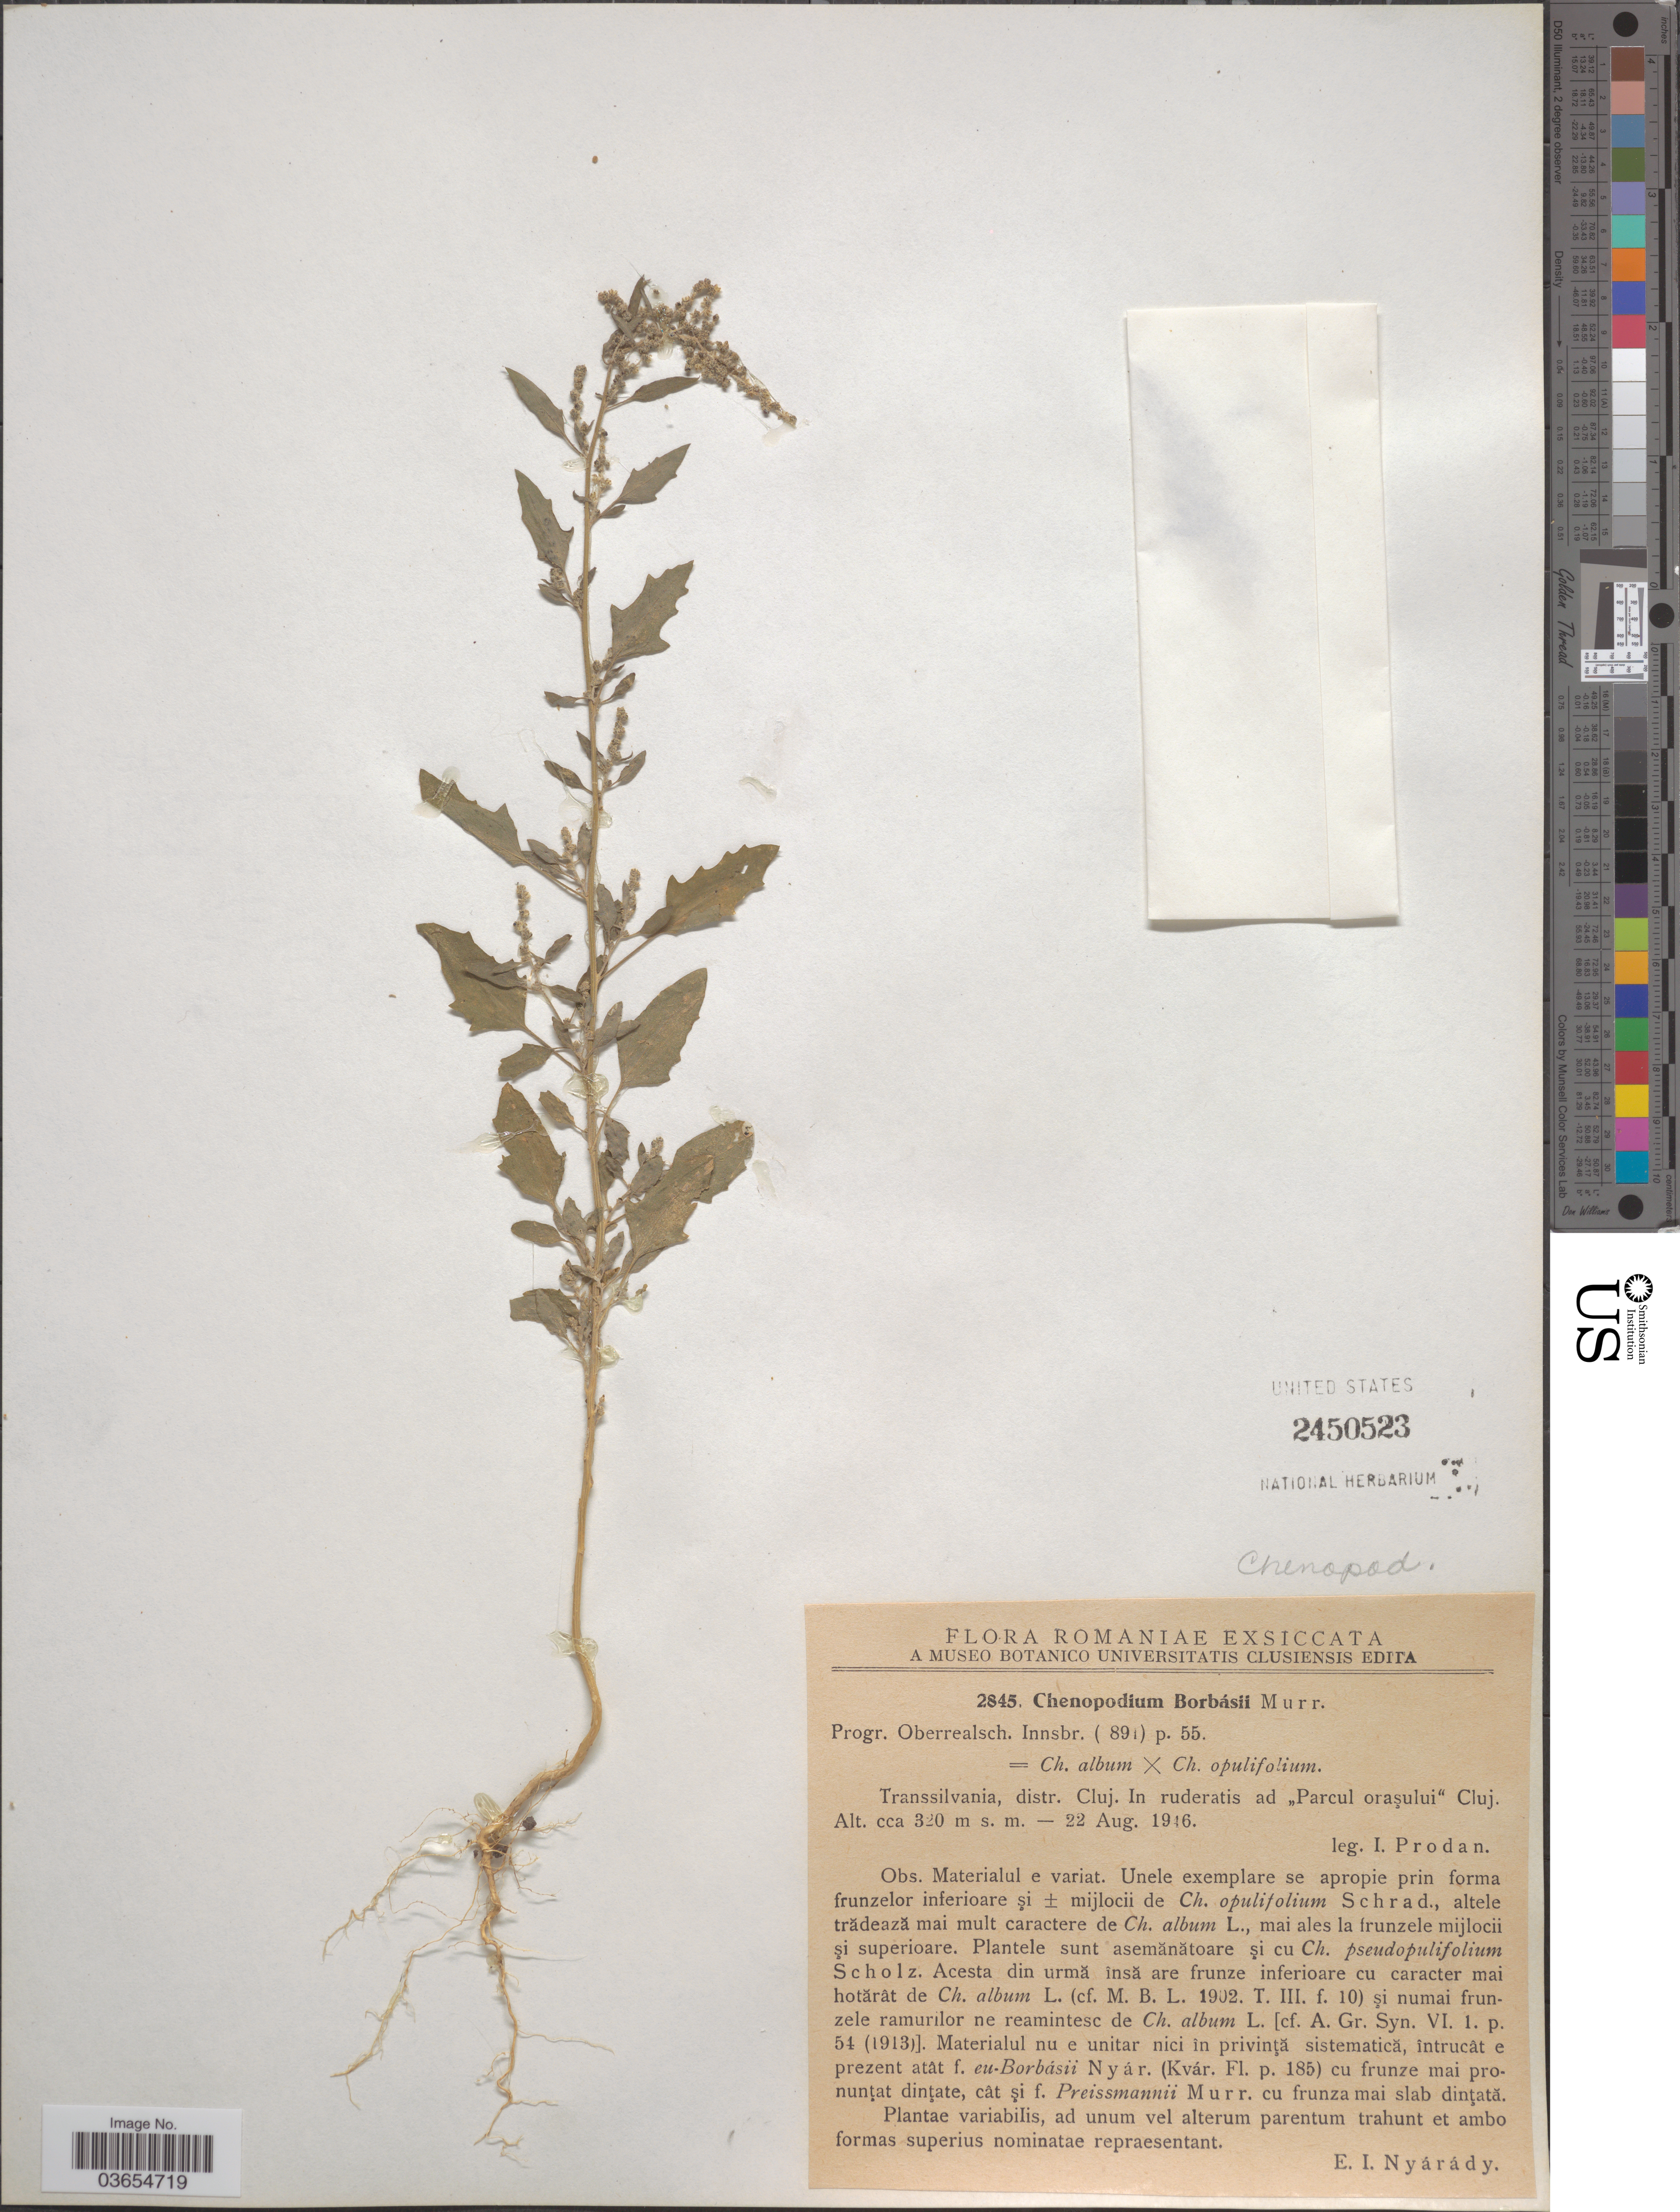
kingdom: Plantae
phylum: Tracheophyta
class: Magnoliopsida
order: Caryophyllales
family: Amaranthaceae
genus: Chenopodium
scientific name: Chenopodium album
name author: L.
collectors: I. Prodán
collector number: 2845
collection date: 1946-08-22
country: Romania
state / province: Cluj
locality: Transsilvania, distr. Cluj. In ruderatis ad "Parcul oraşului" Cluj.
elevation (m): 320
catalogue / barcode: US 2450523